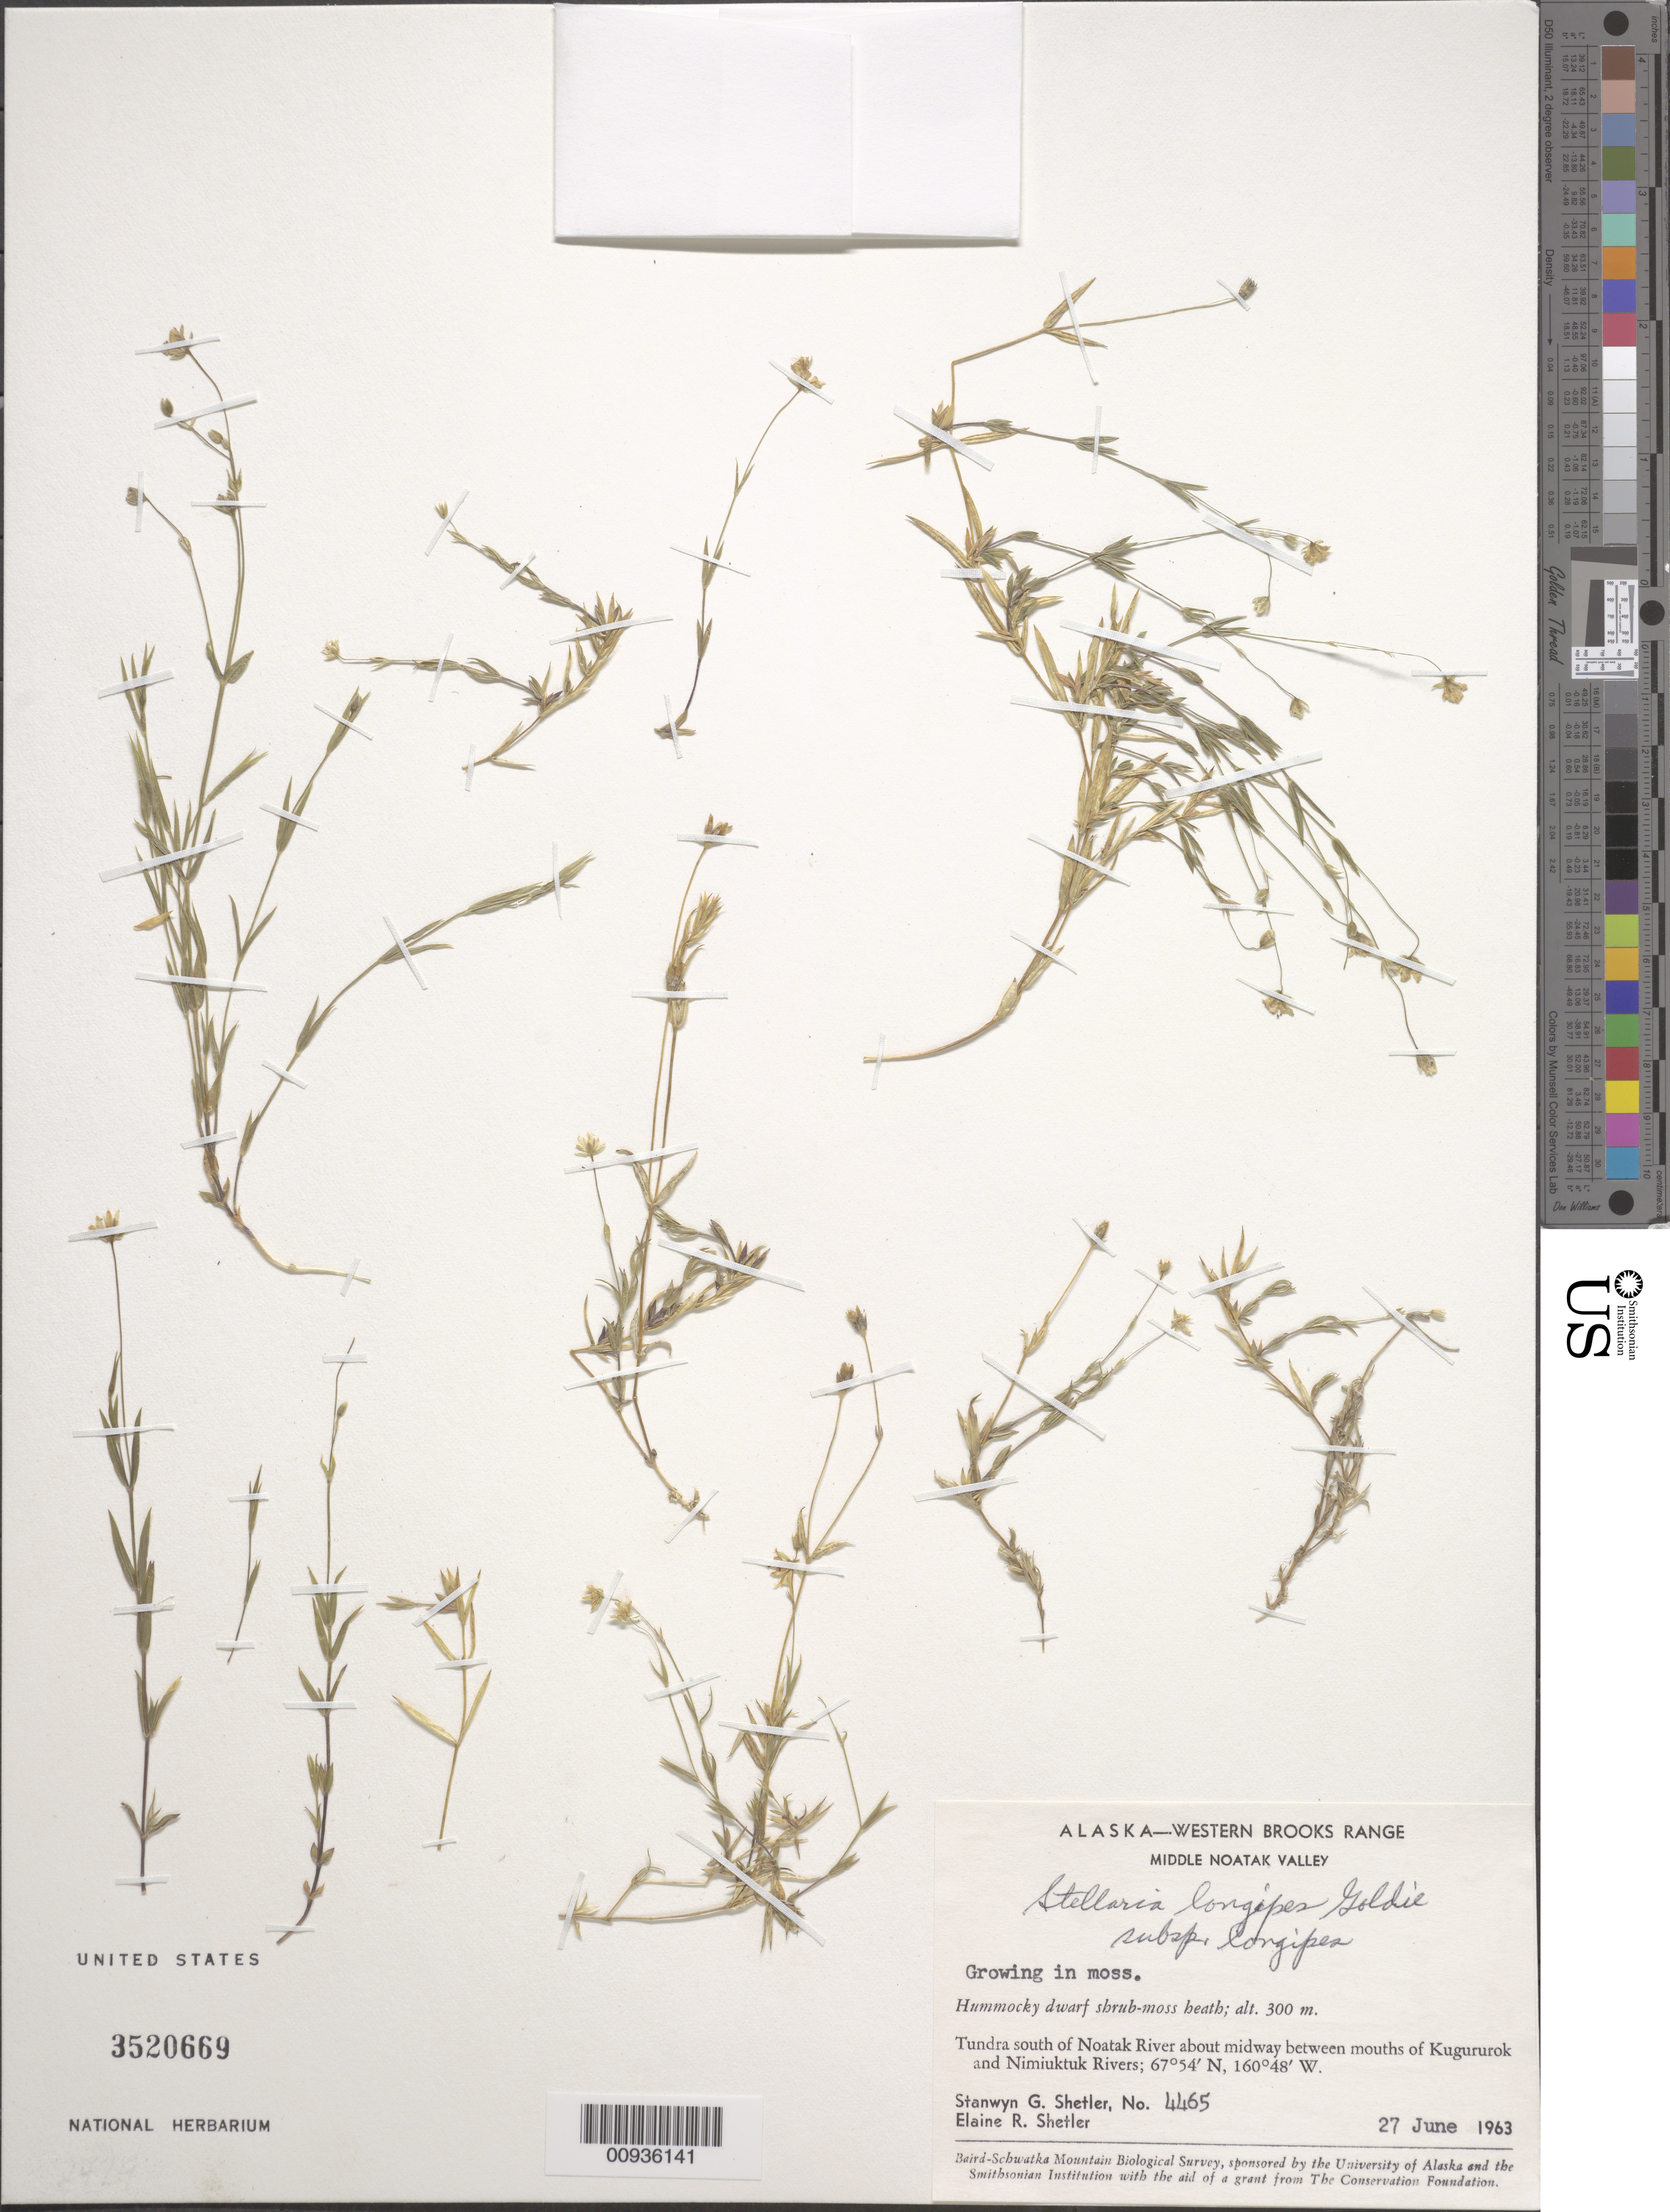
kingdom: Plantae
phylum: Tracheophyta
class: Magnoliopsida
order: Caryophyllales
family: Caryophyllaceae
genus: Stellaria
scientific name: Stellaria longipes subsp. longipes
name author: Goldie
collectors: S. Shetler & E. R. Shetler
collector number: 4465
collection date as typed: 27 Jun 1963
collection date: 1963-06-27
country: United States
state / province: Alaska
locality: S of Noatak River about midway between mouths of Kugururok and Nimiuktuk Rivers. Western Brooks Range, Middle Noatak Valley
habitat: Tundra. Hummocky dwarf shrub-moss heath.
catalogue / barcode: US 3520669